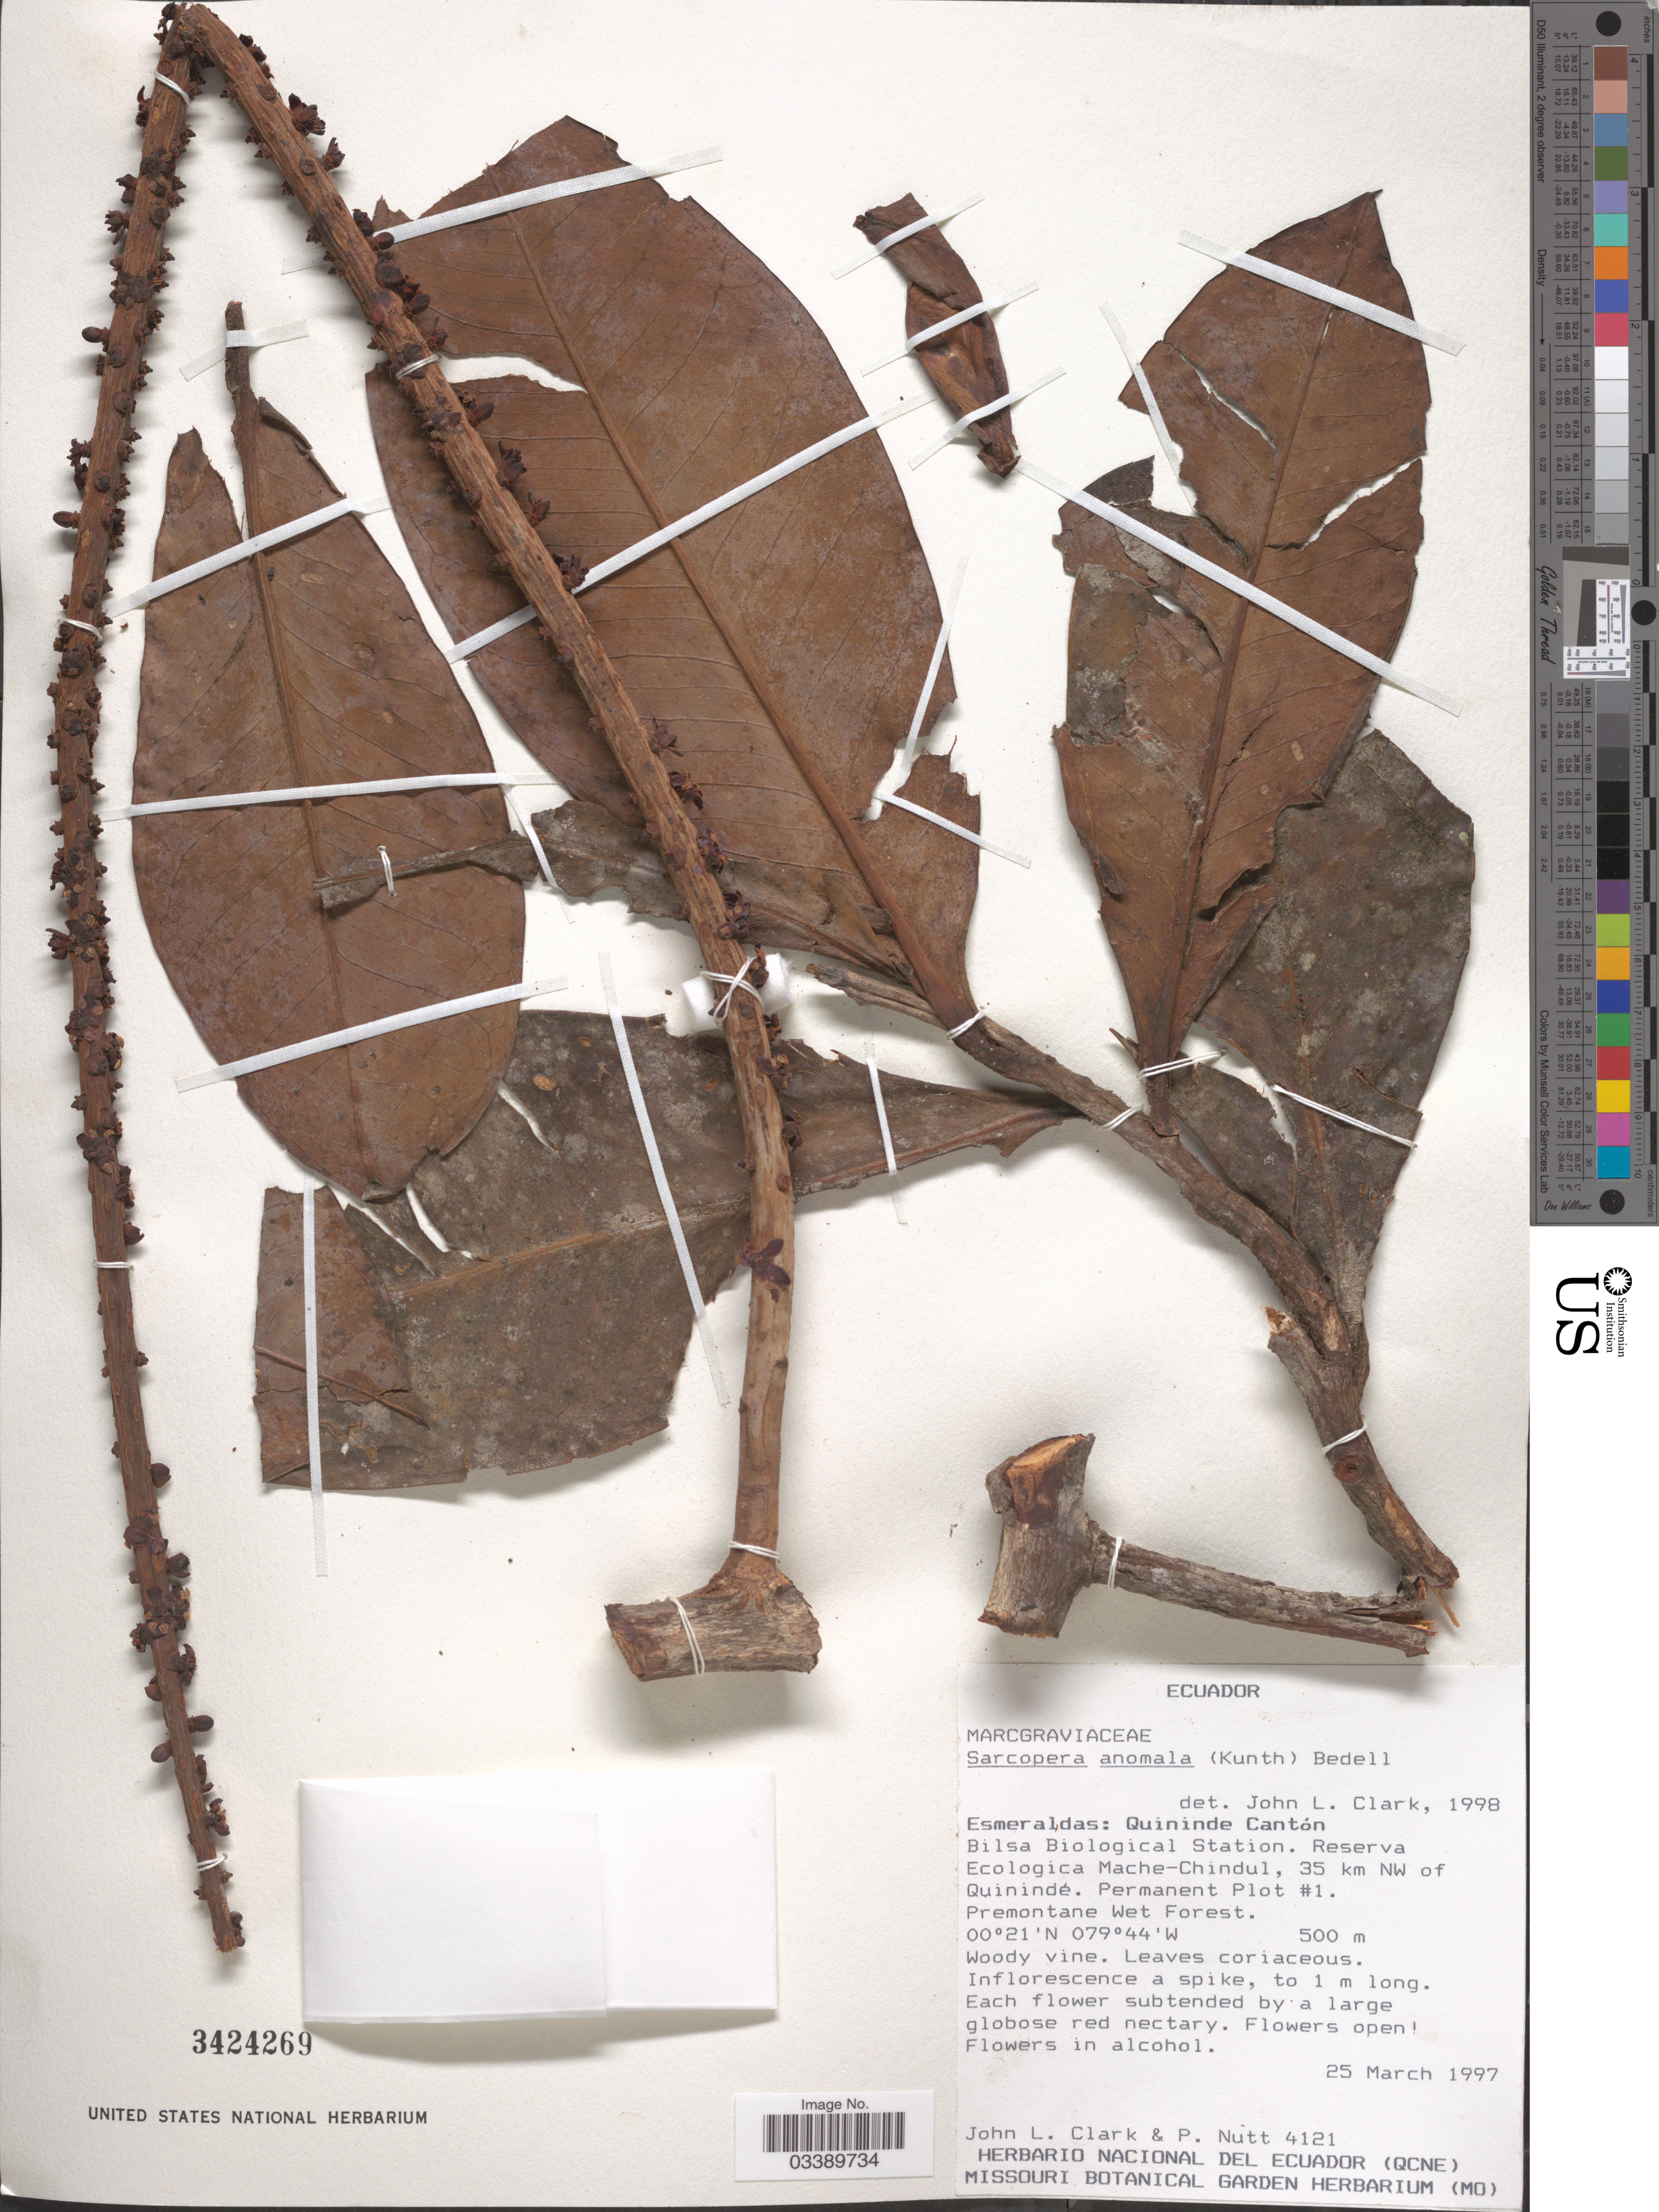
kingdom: Plantae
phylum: Tracheophyta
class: Magnoliopsida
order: Ericales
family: Marcgraviaceae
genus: Sarcopera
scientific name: Sarcopera anomala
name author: (Kunth) Bedell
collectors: J. L. Clark & P. Nutt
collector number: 4121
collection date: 1997-03-25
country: Ecuador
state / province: Esmeraldas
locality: Quininde Cantón. Bilsa Biological Station. Reserva Ecologica Mache-Chindul, 35 km NW of Quinindé. Permanent Plot #1.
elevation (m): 500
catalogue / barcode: US 3424269